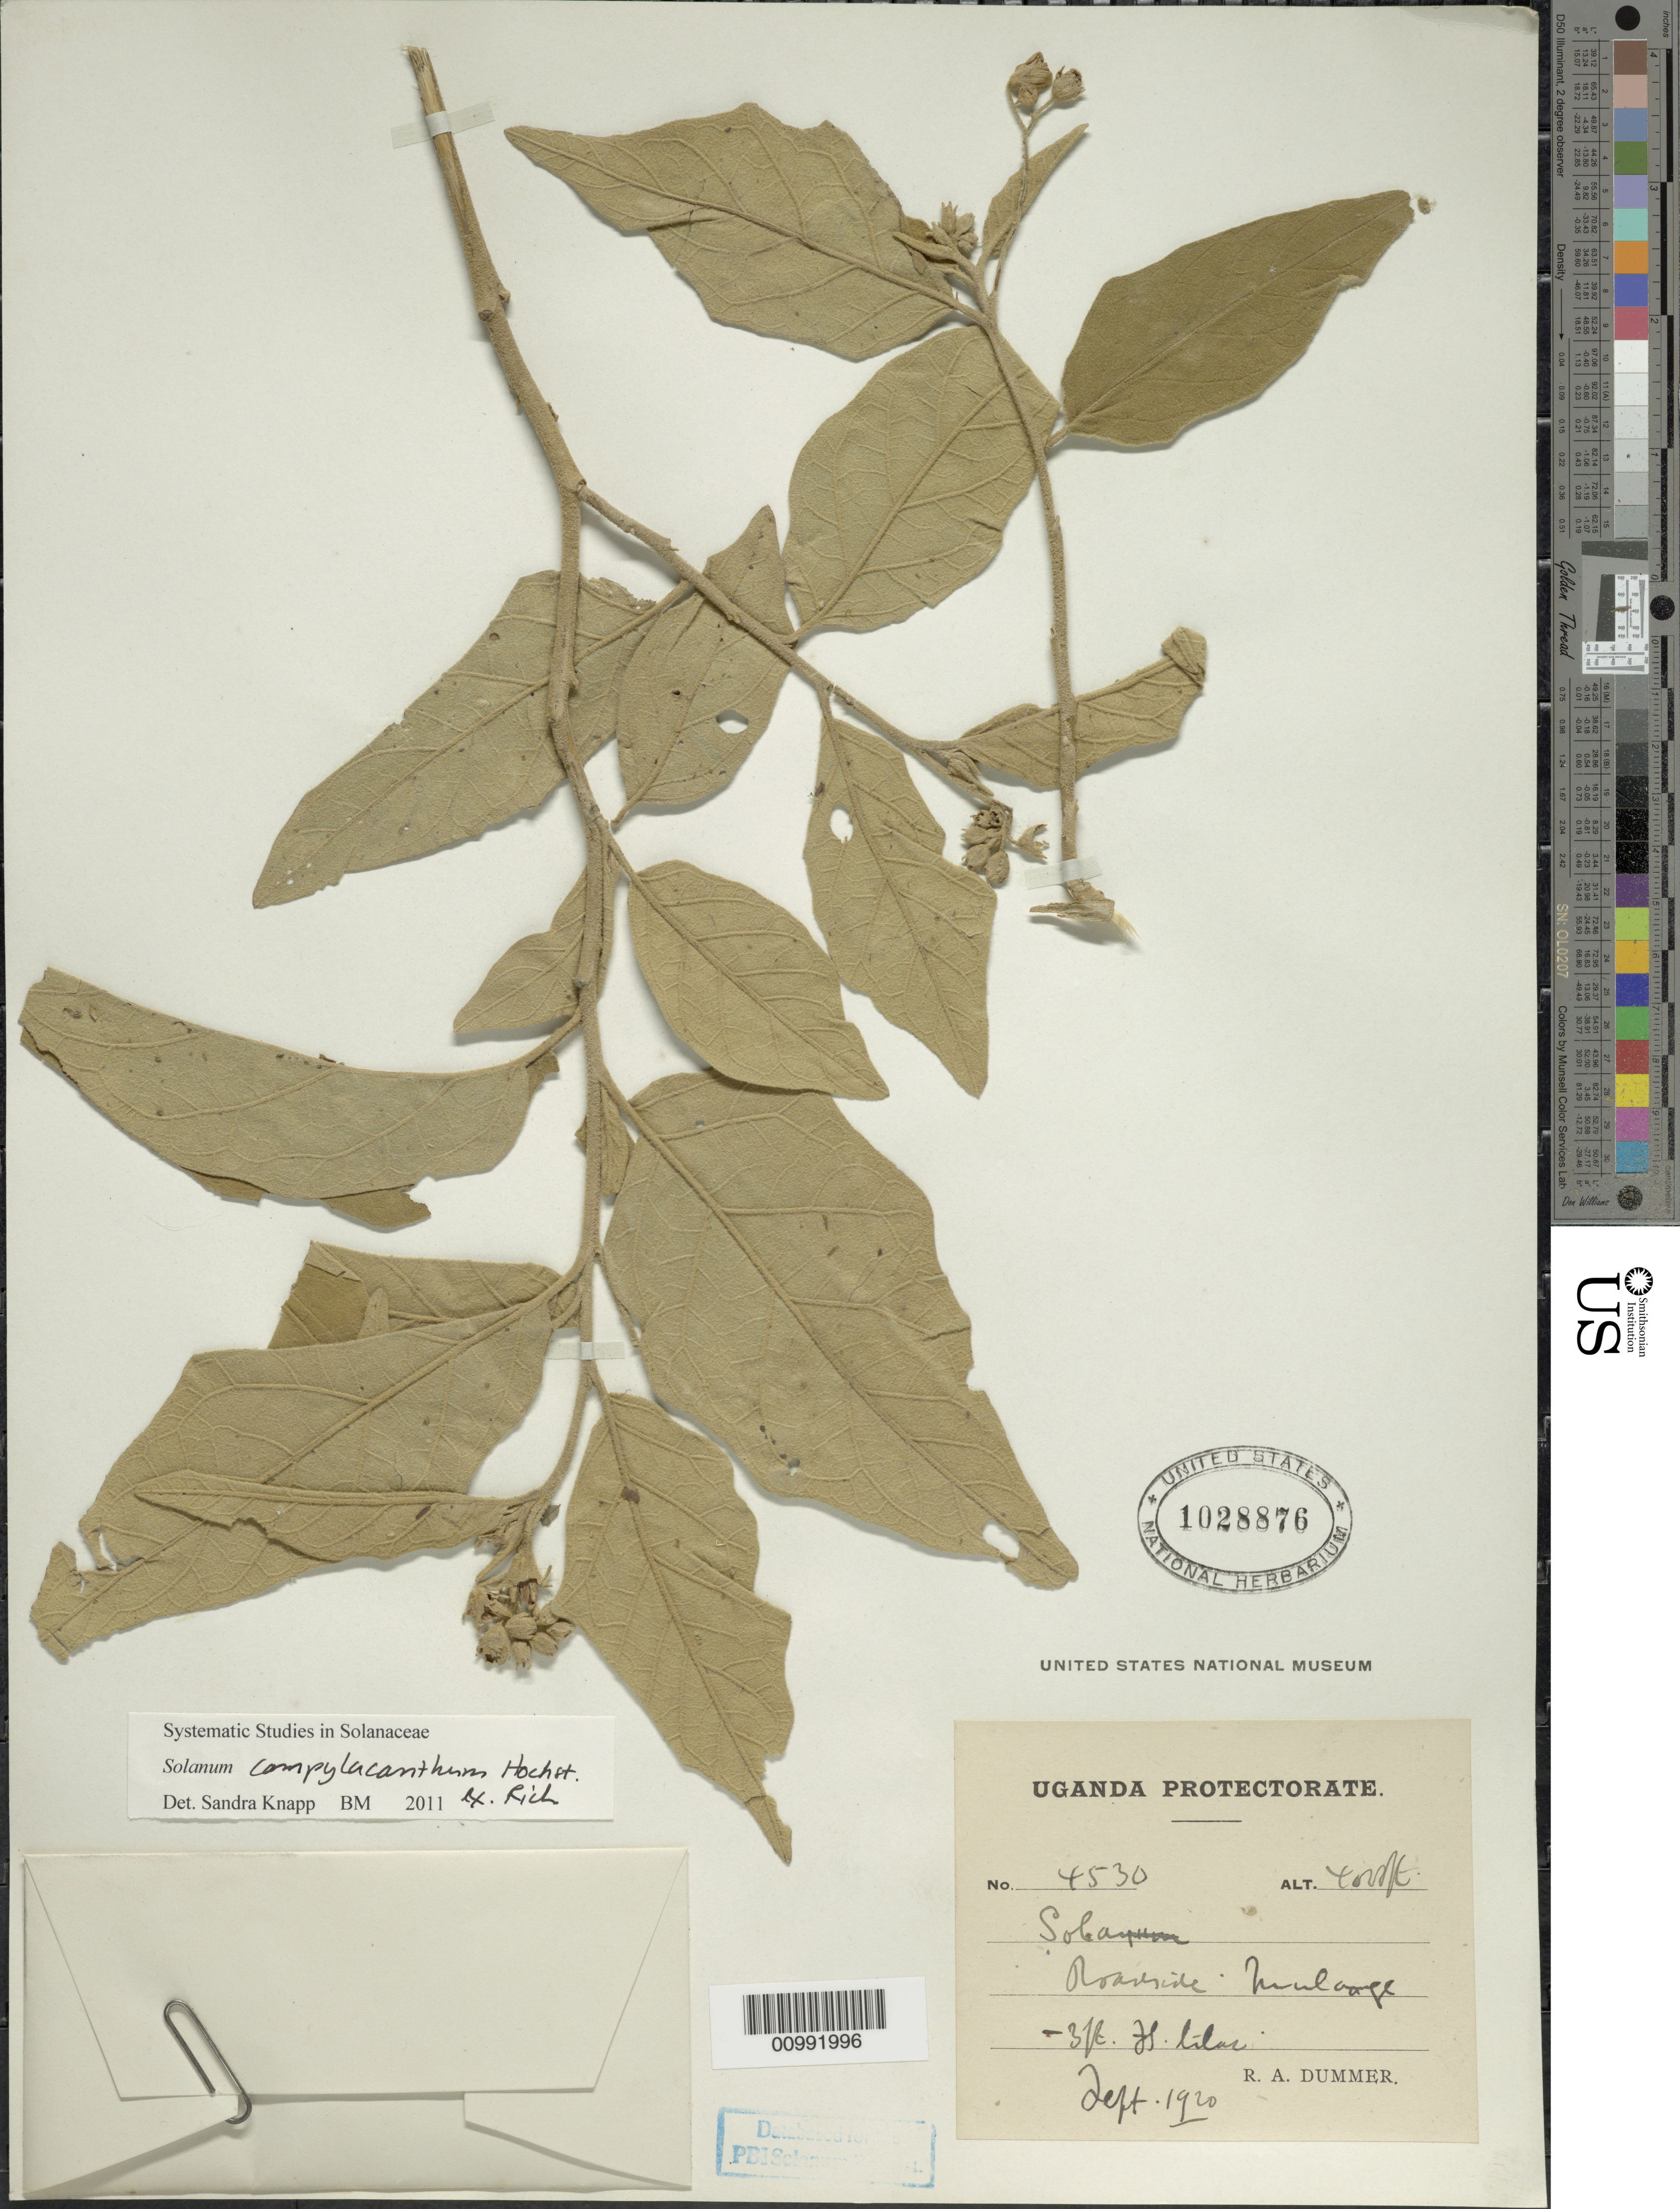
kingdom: Plantae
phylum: Tracheophyta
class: Magnoliopsida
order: Solanales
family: Solanaceae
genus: Solanum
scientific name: Solanum campylacanthum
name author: Hochst. ex A. Rich.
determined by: Knapp, S. D.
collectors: R. A. Dümmer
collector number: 4530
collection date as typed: Sep 1920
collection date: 1920-09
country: Uganda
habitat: roadside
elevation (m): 1219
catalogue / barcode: US 1028876